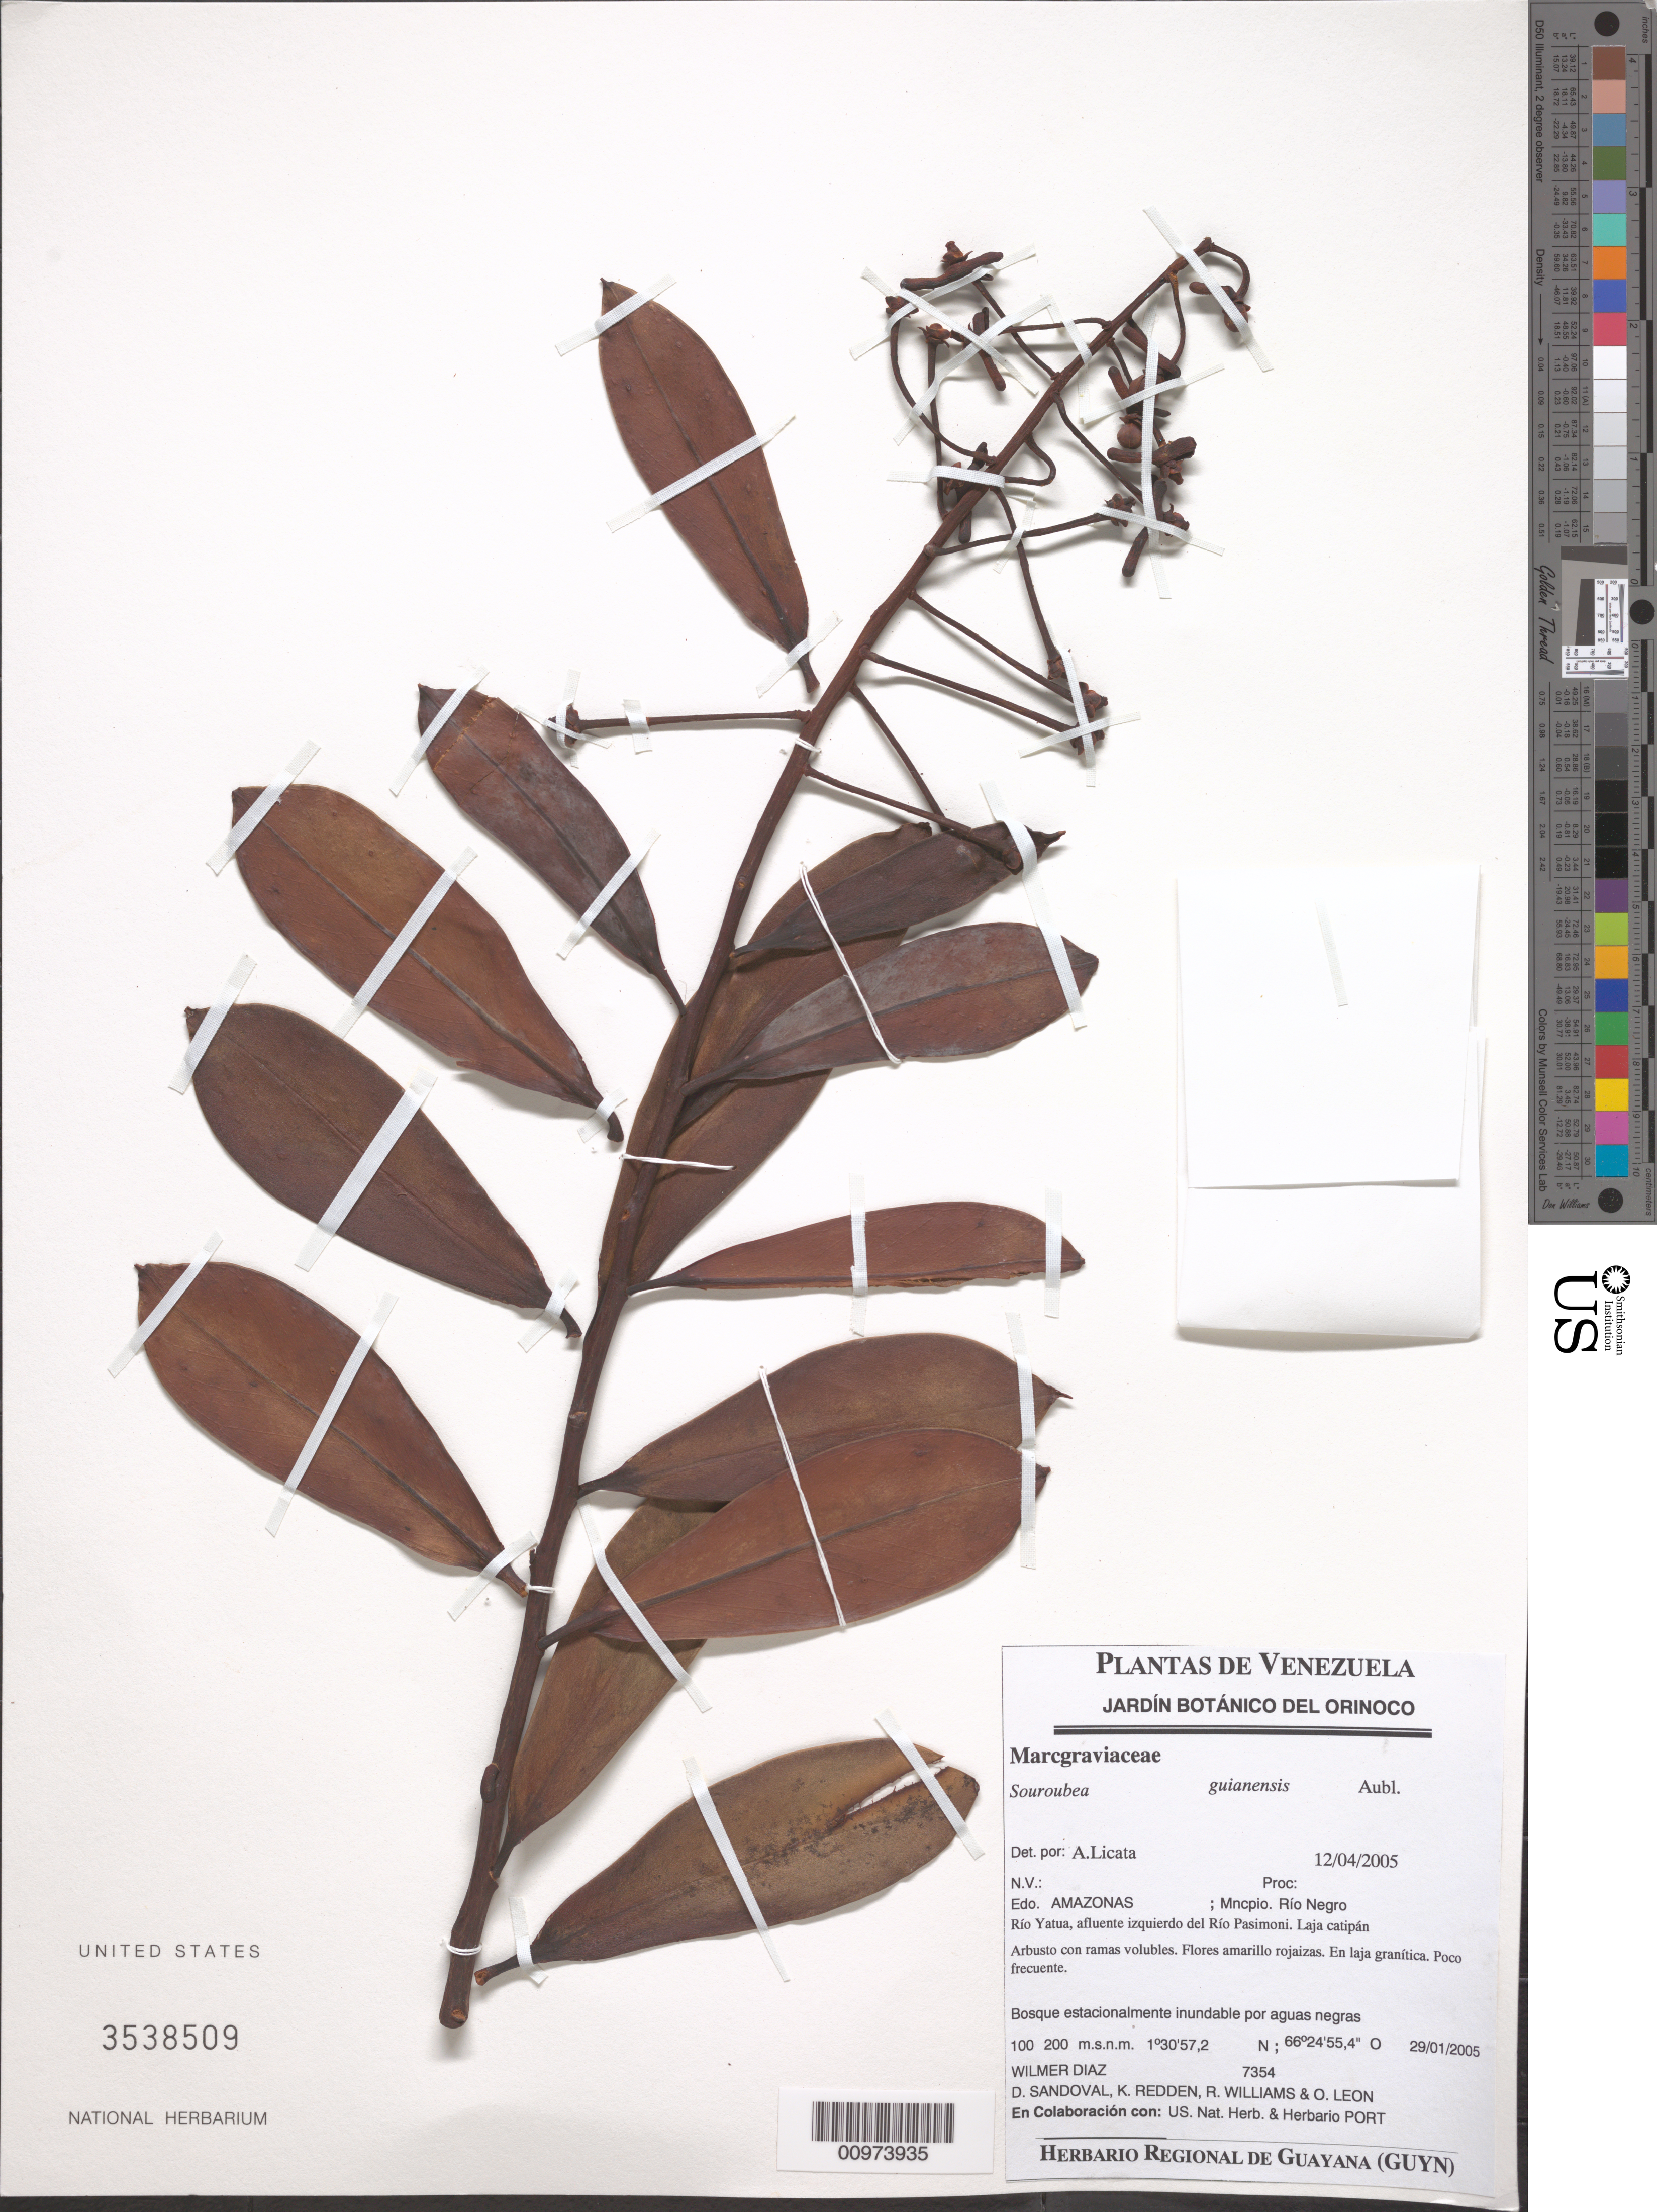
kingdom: Plantae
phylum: Tracheophyta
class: Magnoliopsida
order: Ericales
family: Marcgraviaceae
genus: Souroubea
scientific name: Souroubea guianensis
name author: Aubl.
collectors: W. Díaz P., D. Sandoval, K. M. Redden, R. Williams & O. León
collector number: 7354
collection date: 2005-01-29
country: Venezuela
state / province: Amazonas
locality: Mncpio. Río Negro. Río Yatua, afluente izquierdo del Río Pasimoni. Laja catipán.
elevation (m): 100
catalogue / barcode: US 3538509